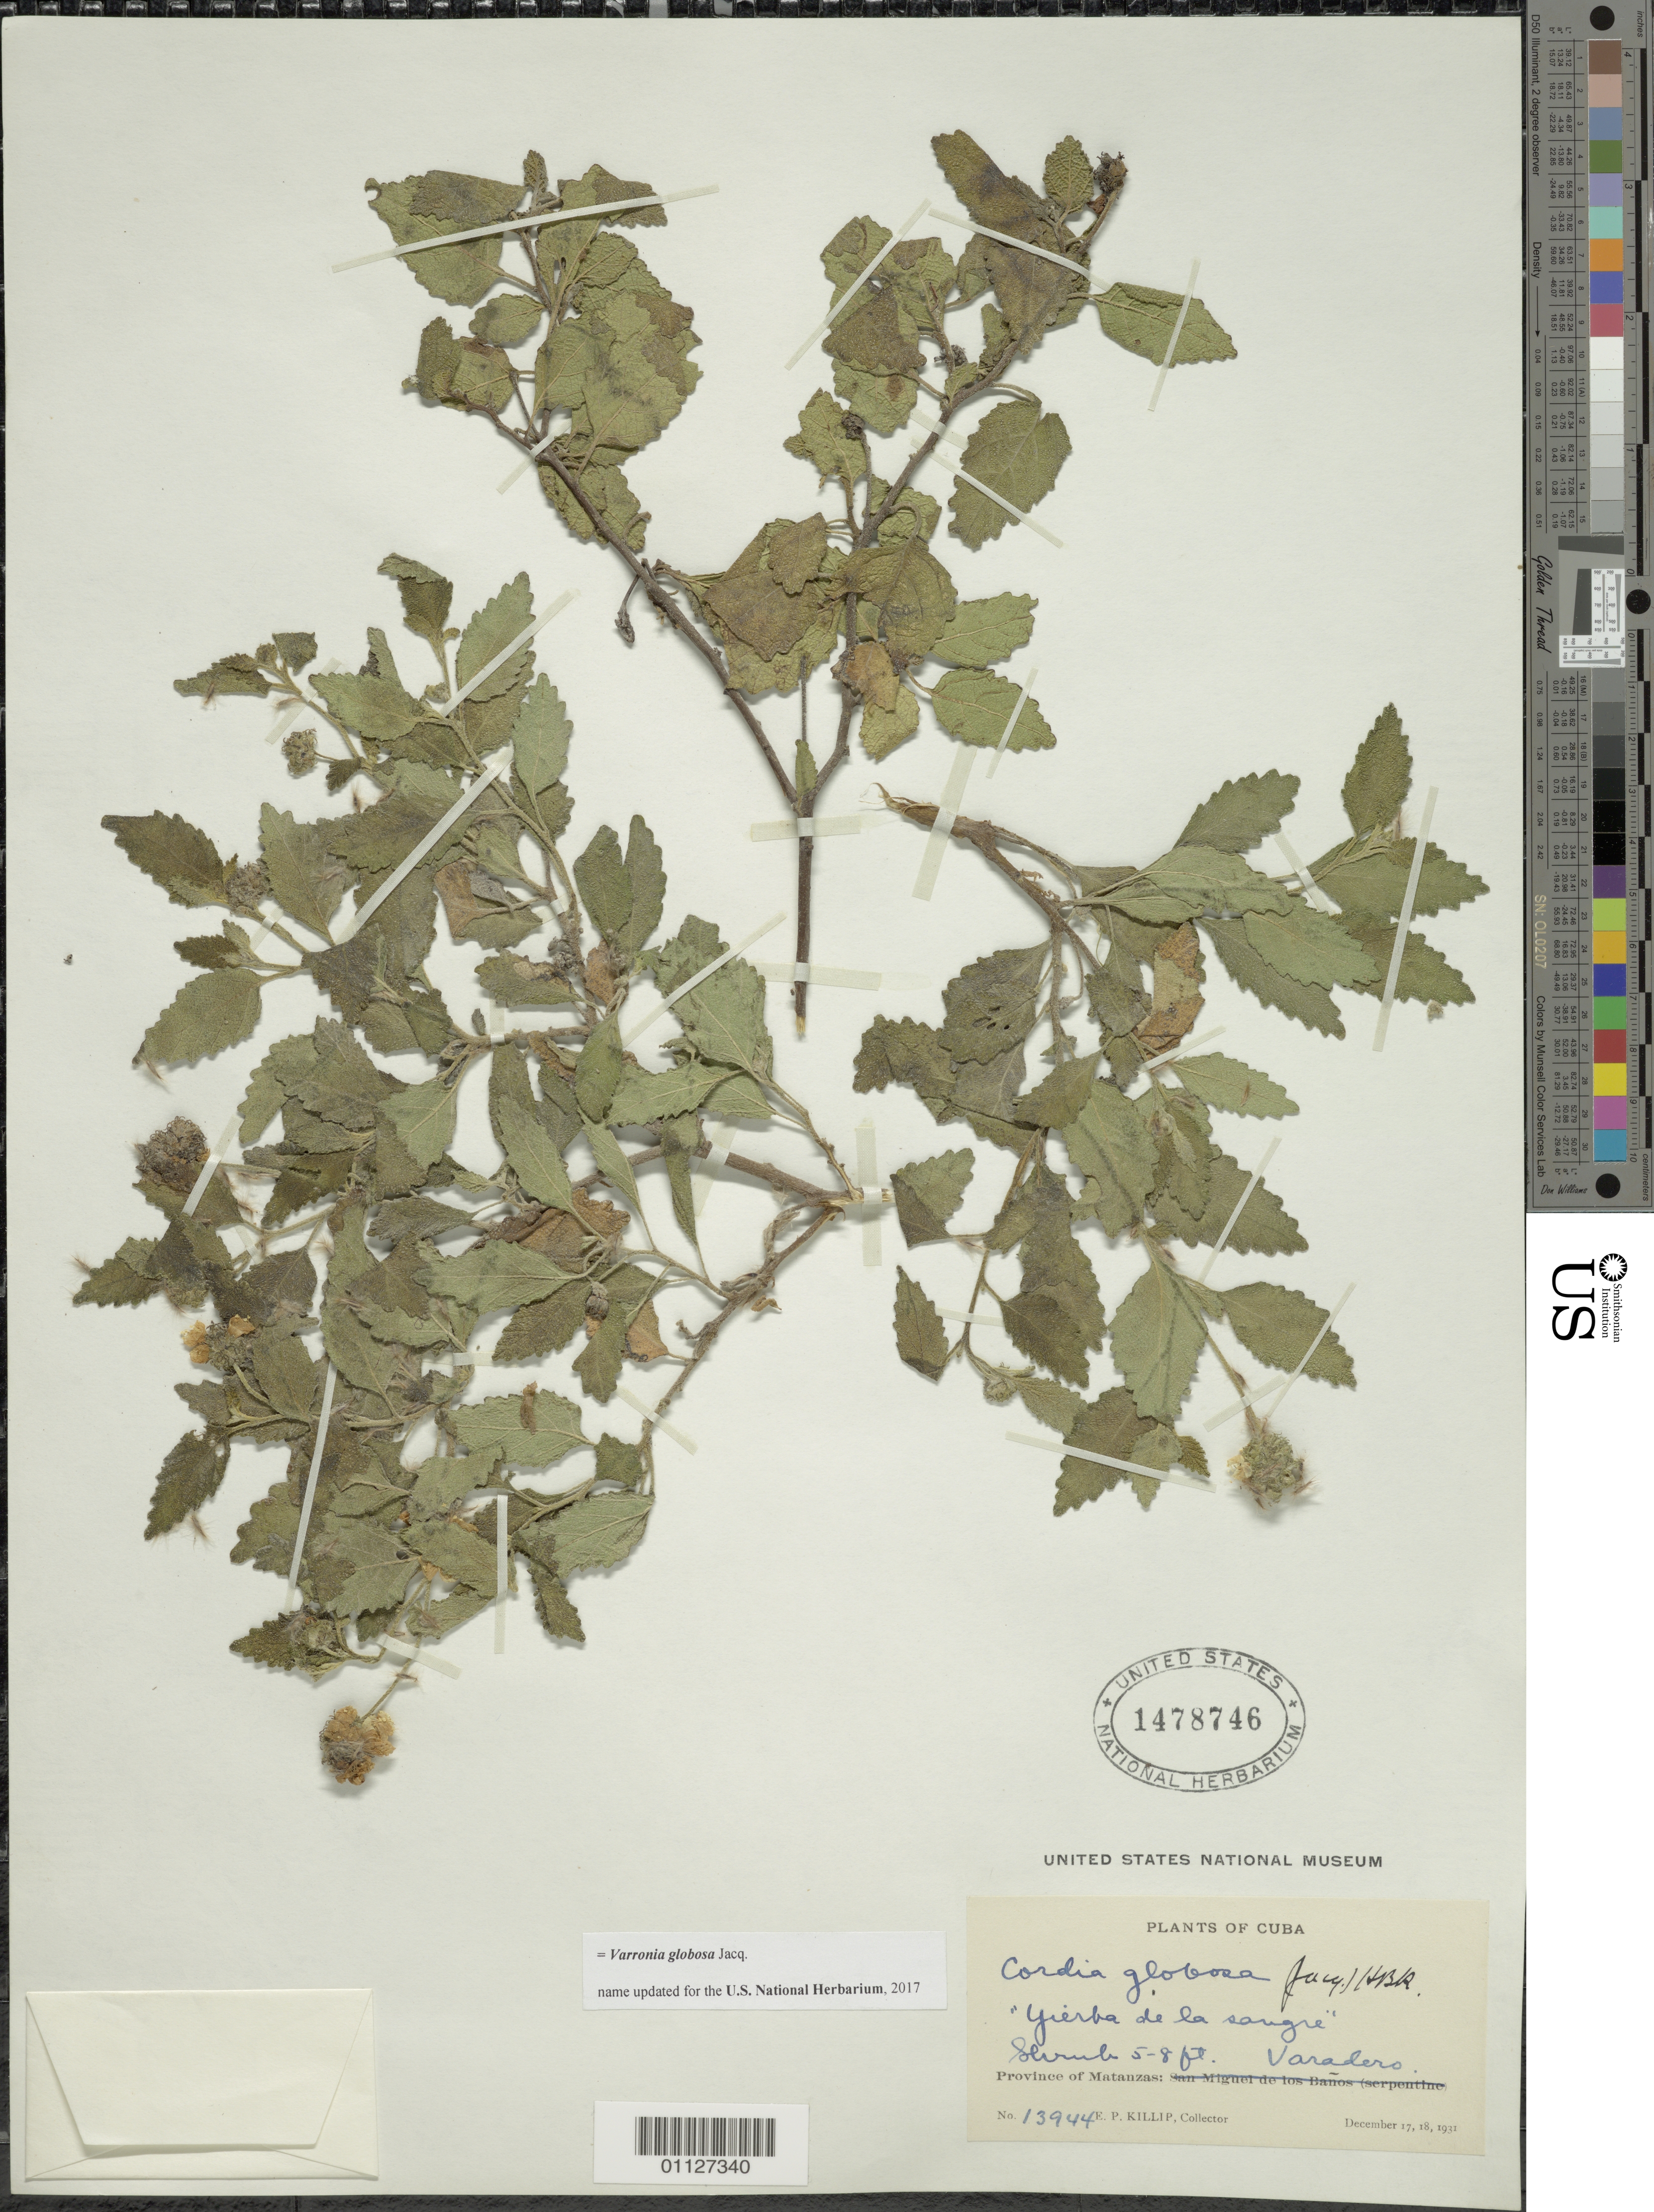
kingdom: Plantae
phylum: Tracheophyta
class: Magnoliopsida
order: Boraginales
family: Cordiaceae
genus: Varronia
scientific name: Varronia globosa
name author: Jacq.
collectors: E. P. Killip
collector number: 13944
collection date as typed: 17 Dec 1931 and 18 Dec 1931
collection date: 1931-12-17,1931-12-18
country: Cuba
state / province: Matanzas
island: Cuba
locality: Varadero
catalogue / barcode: US 1478746